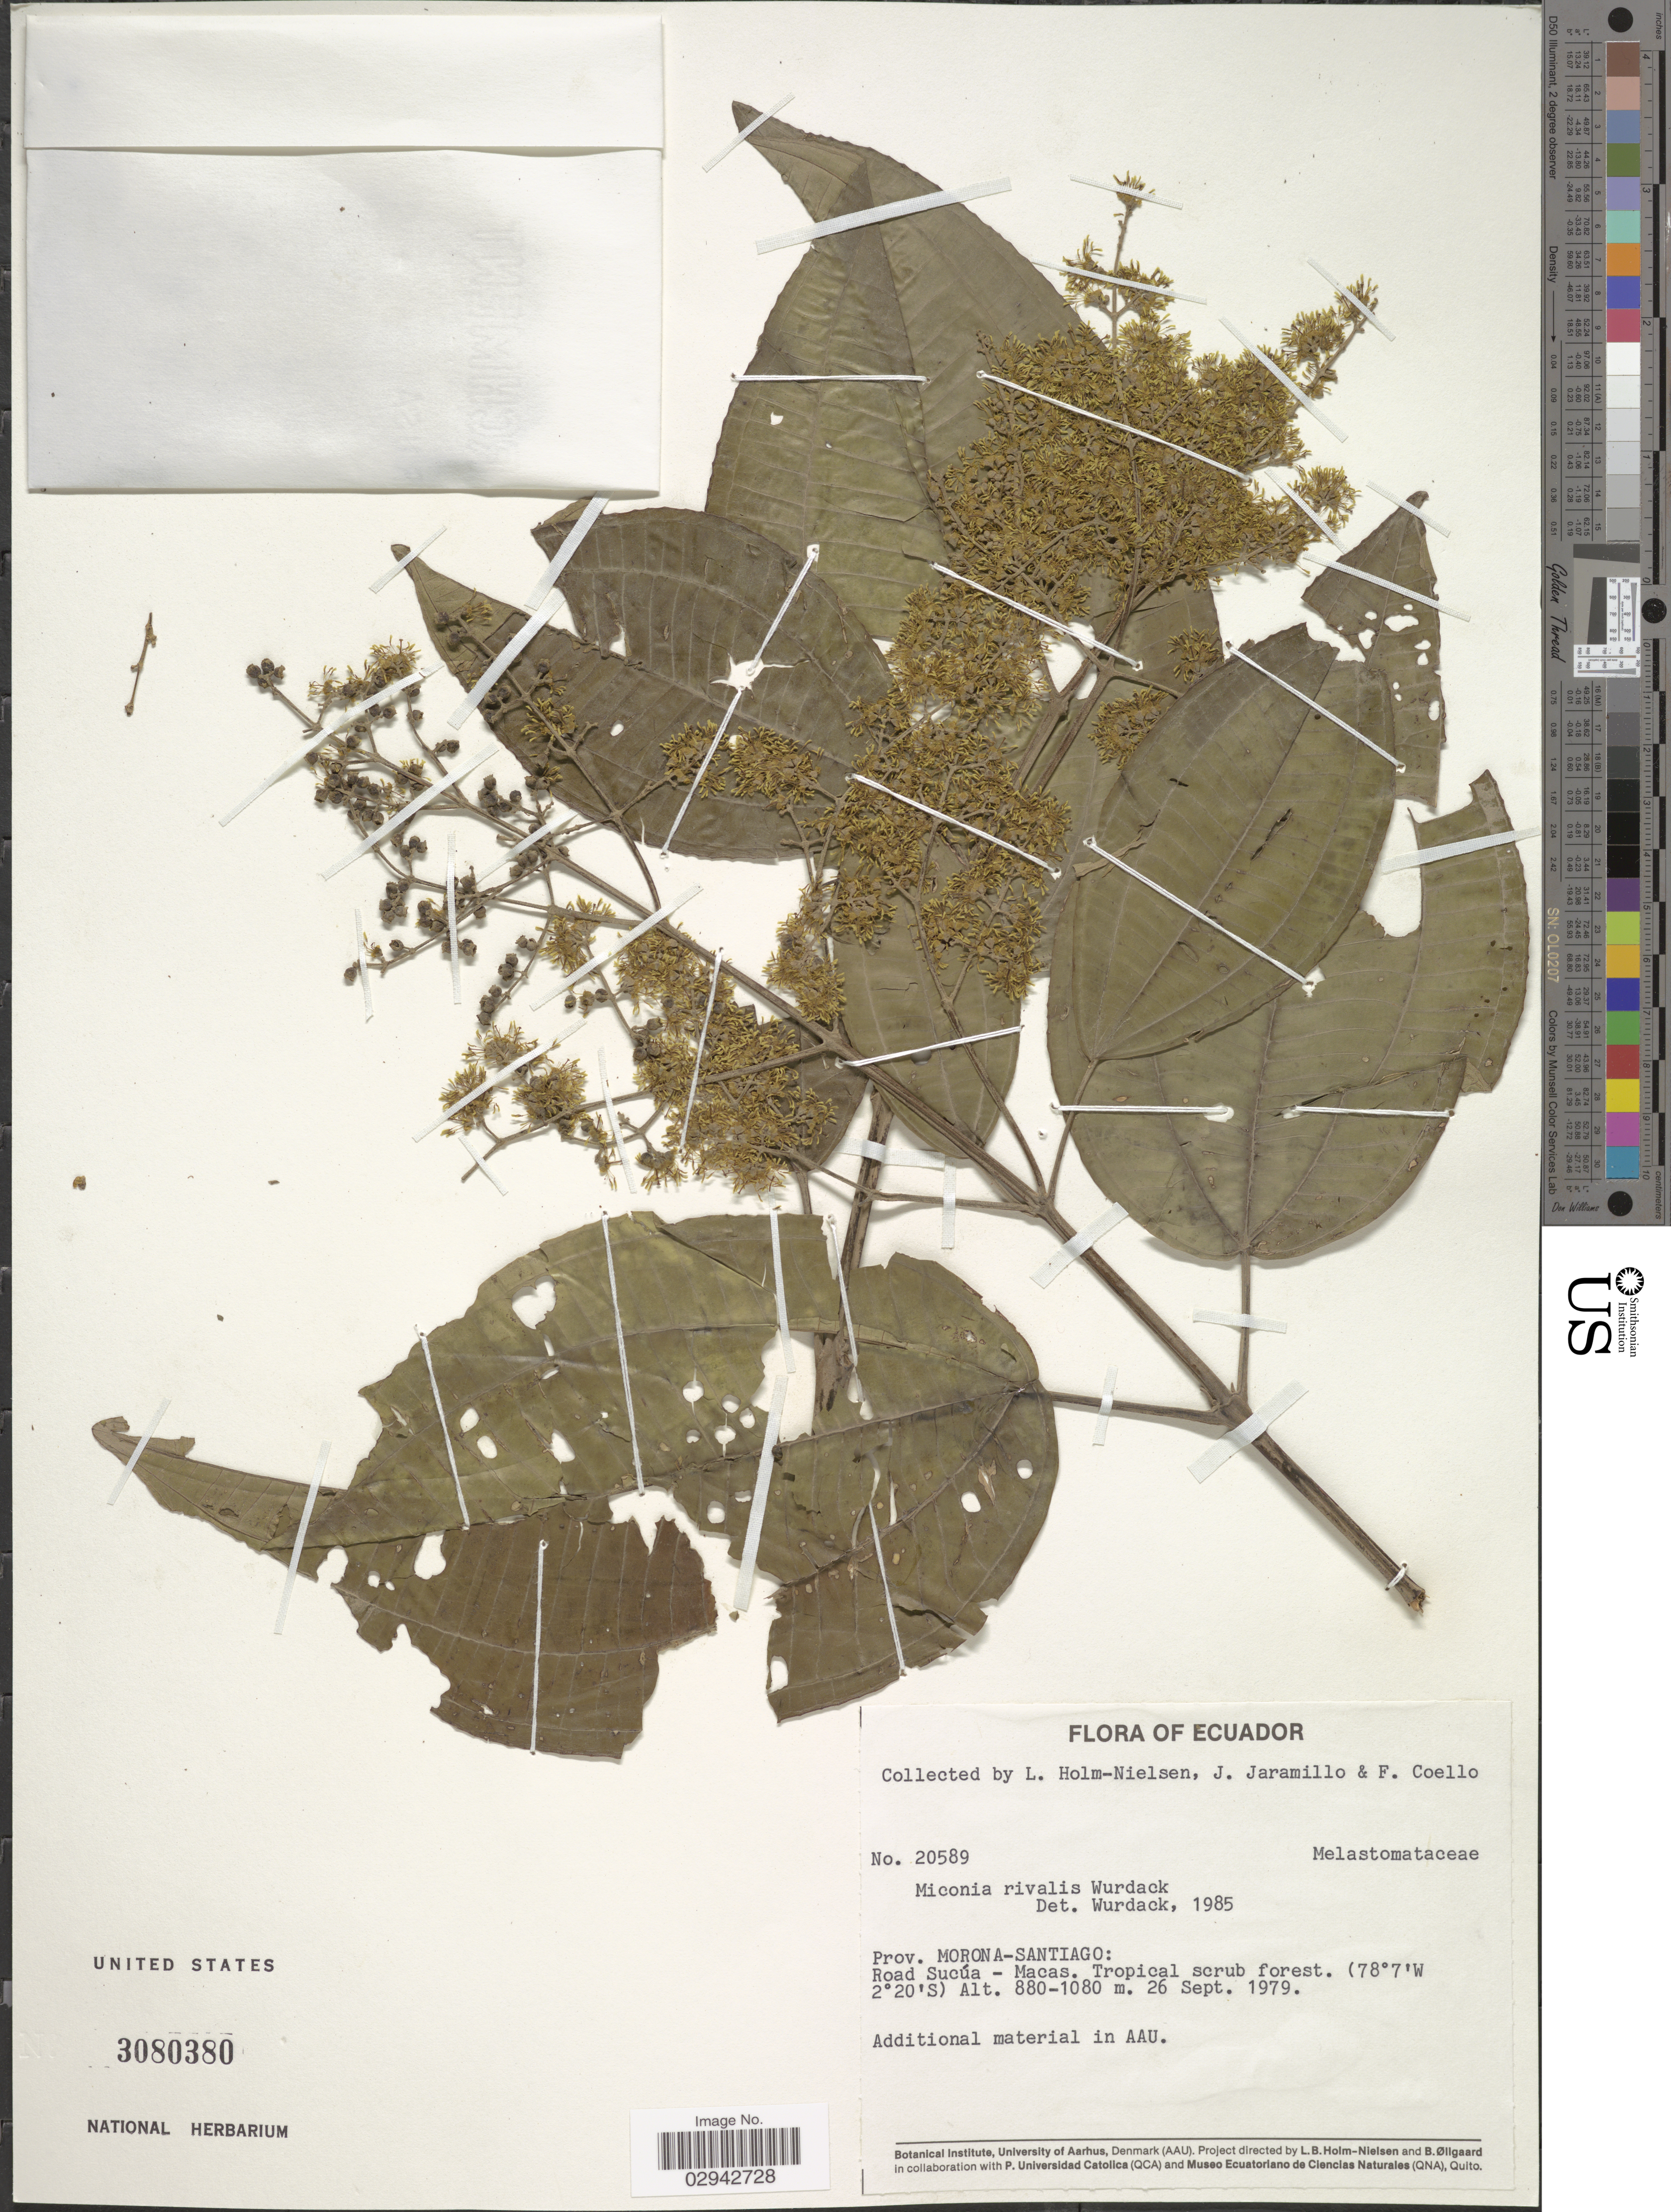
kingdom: Plantae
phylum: Tracheophyta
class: Magnoliopsida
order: Myrtales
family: Melastomataceae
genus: Miconia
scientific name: Miconia rivalis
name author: Wurdack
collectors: L. Holm-Nielsen, J. Jaramillo & F. Coello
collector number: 20589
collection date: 1979-09-26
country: Ecuador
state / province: Morona-Santiago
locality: Road Sucúa - Macas.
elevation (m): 880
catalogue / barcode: US 3080380